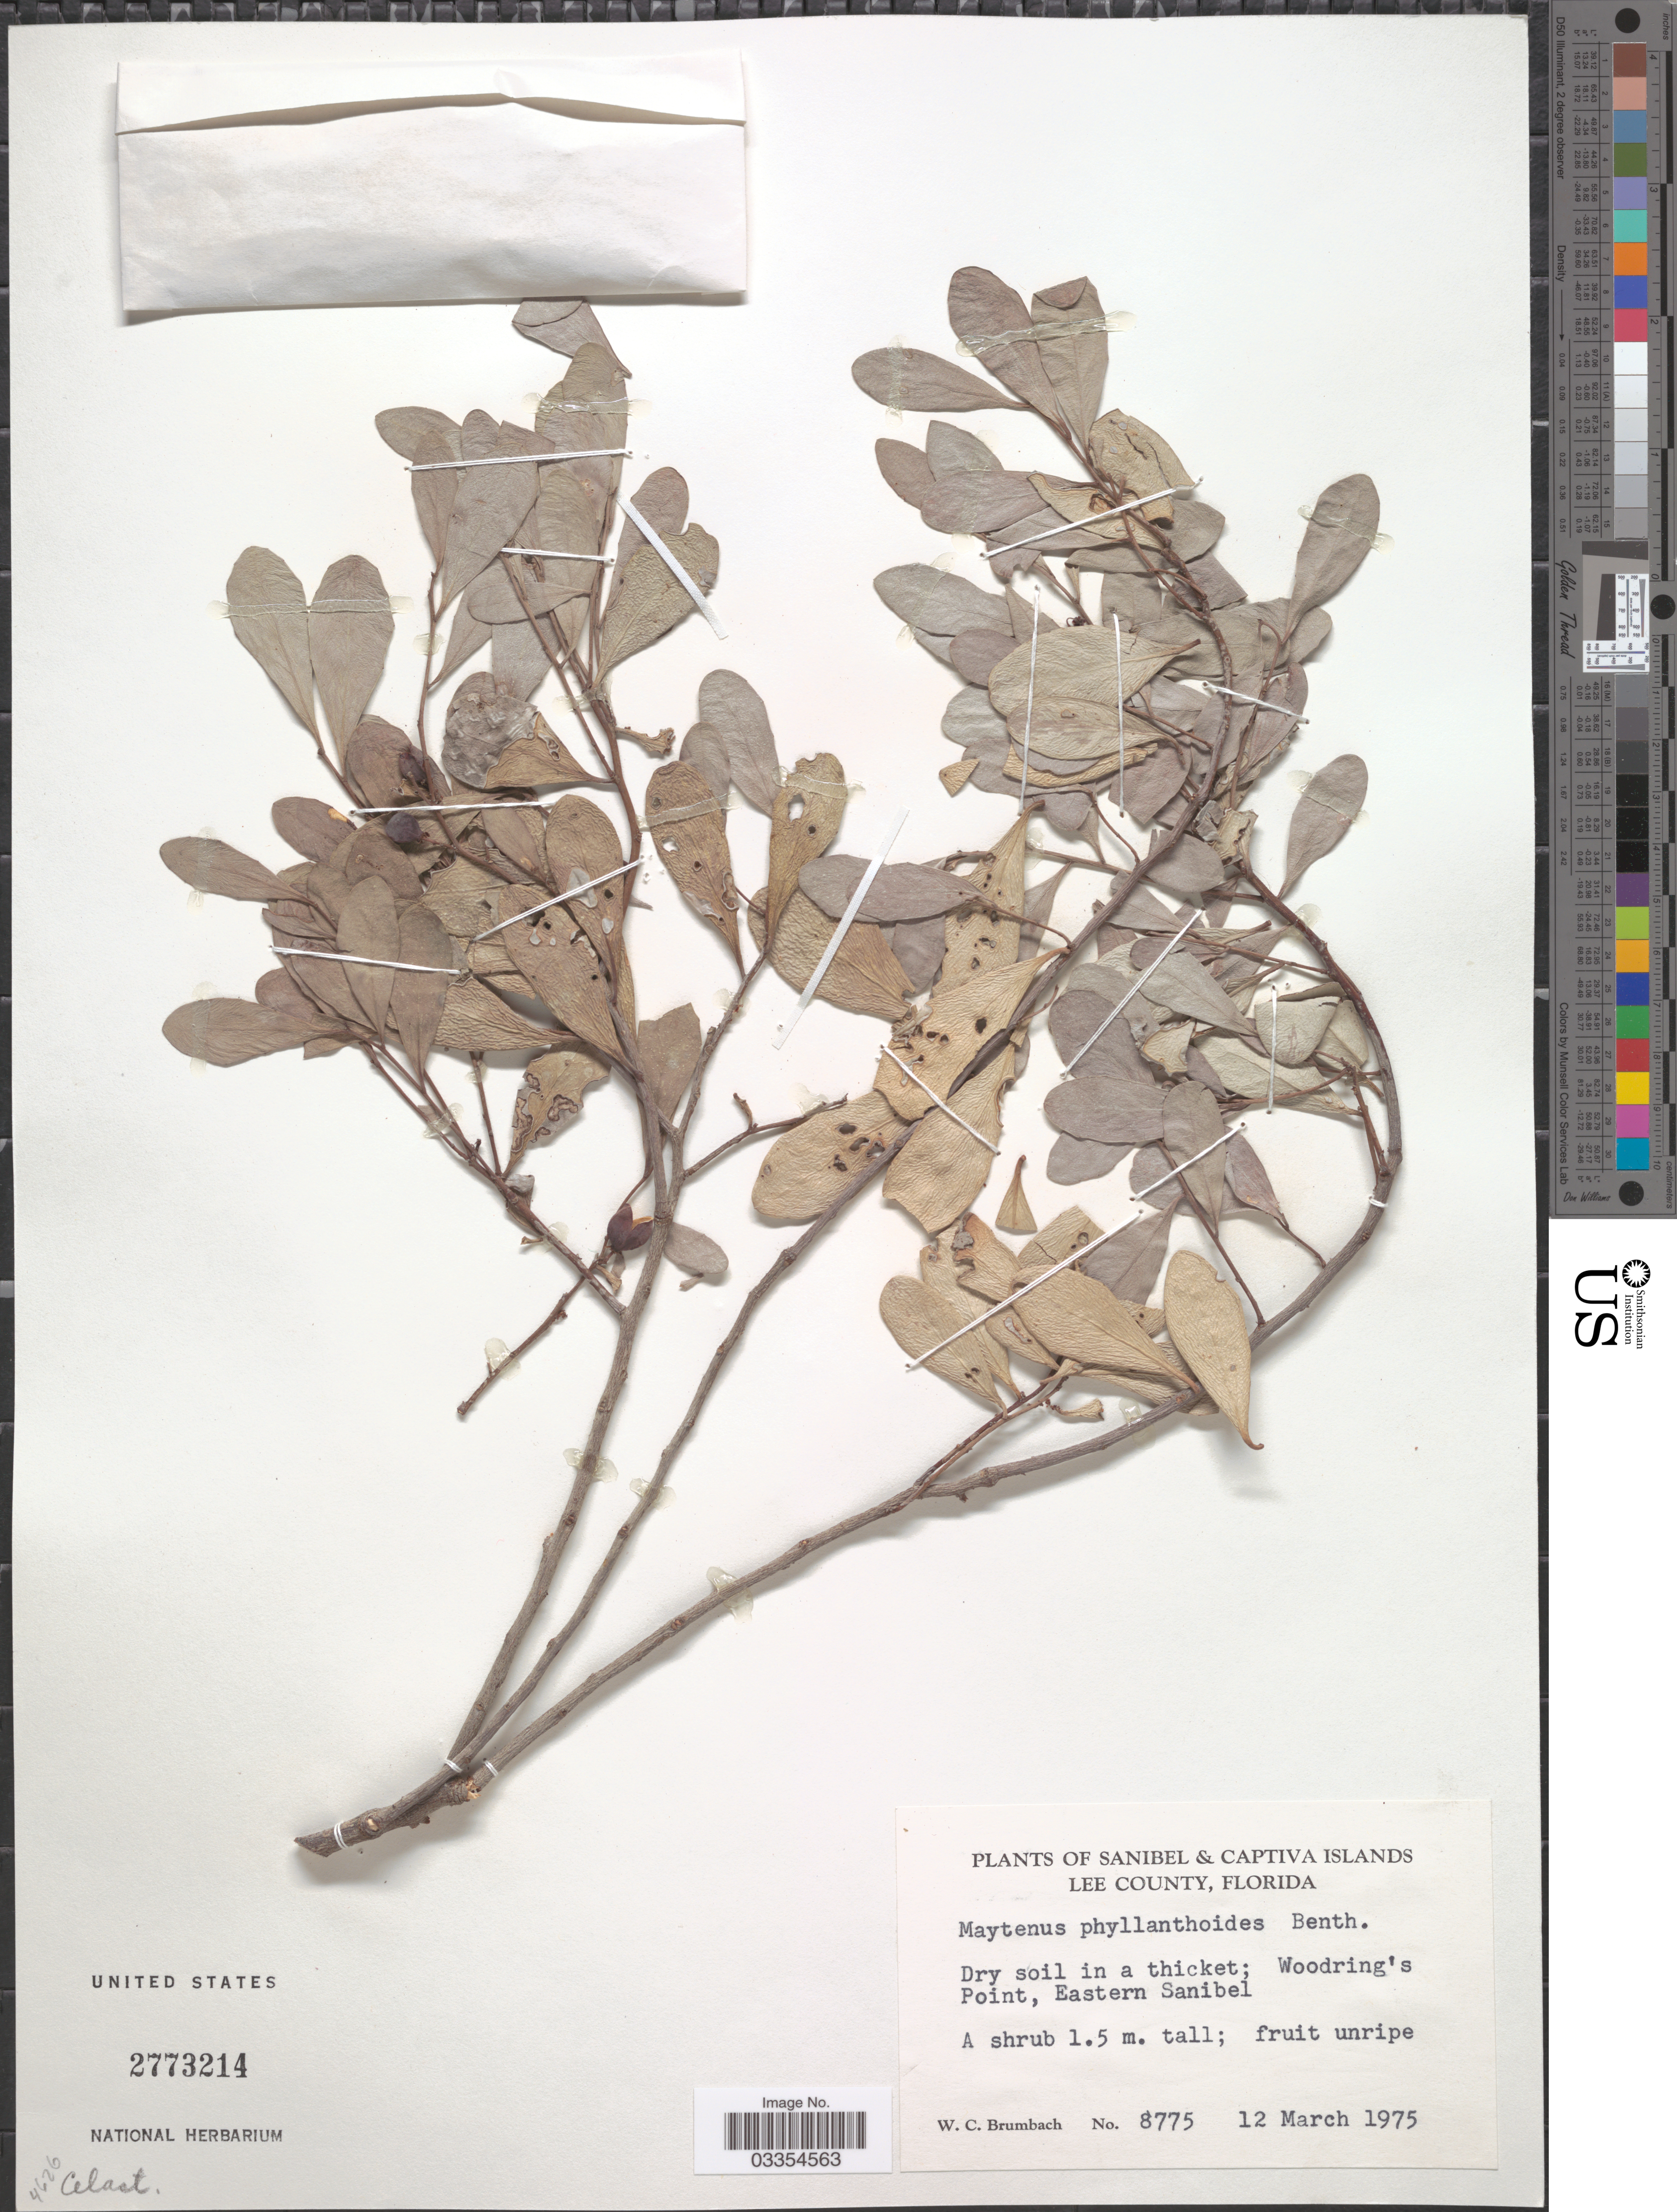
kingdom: Plantae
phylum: Tracheophyta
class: Magnoliopsida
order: Celastrales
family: Celastraceae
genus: Tricerma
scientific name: Tricerma phyllanthoides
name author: (Benth.) Lundell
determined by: Strong, Mark T., (BOT), Smithsonian Institution - National Museum of Natural History (UNITED STATES)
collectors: W. C. Brumbach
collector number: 8775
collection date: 1975-03-12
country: United States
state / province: Florida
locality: Sanibel & Captiva Islands, Lee County, Woodring's Point, Eastern Sanibel.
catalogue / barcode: US 2773214